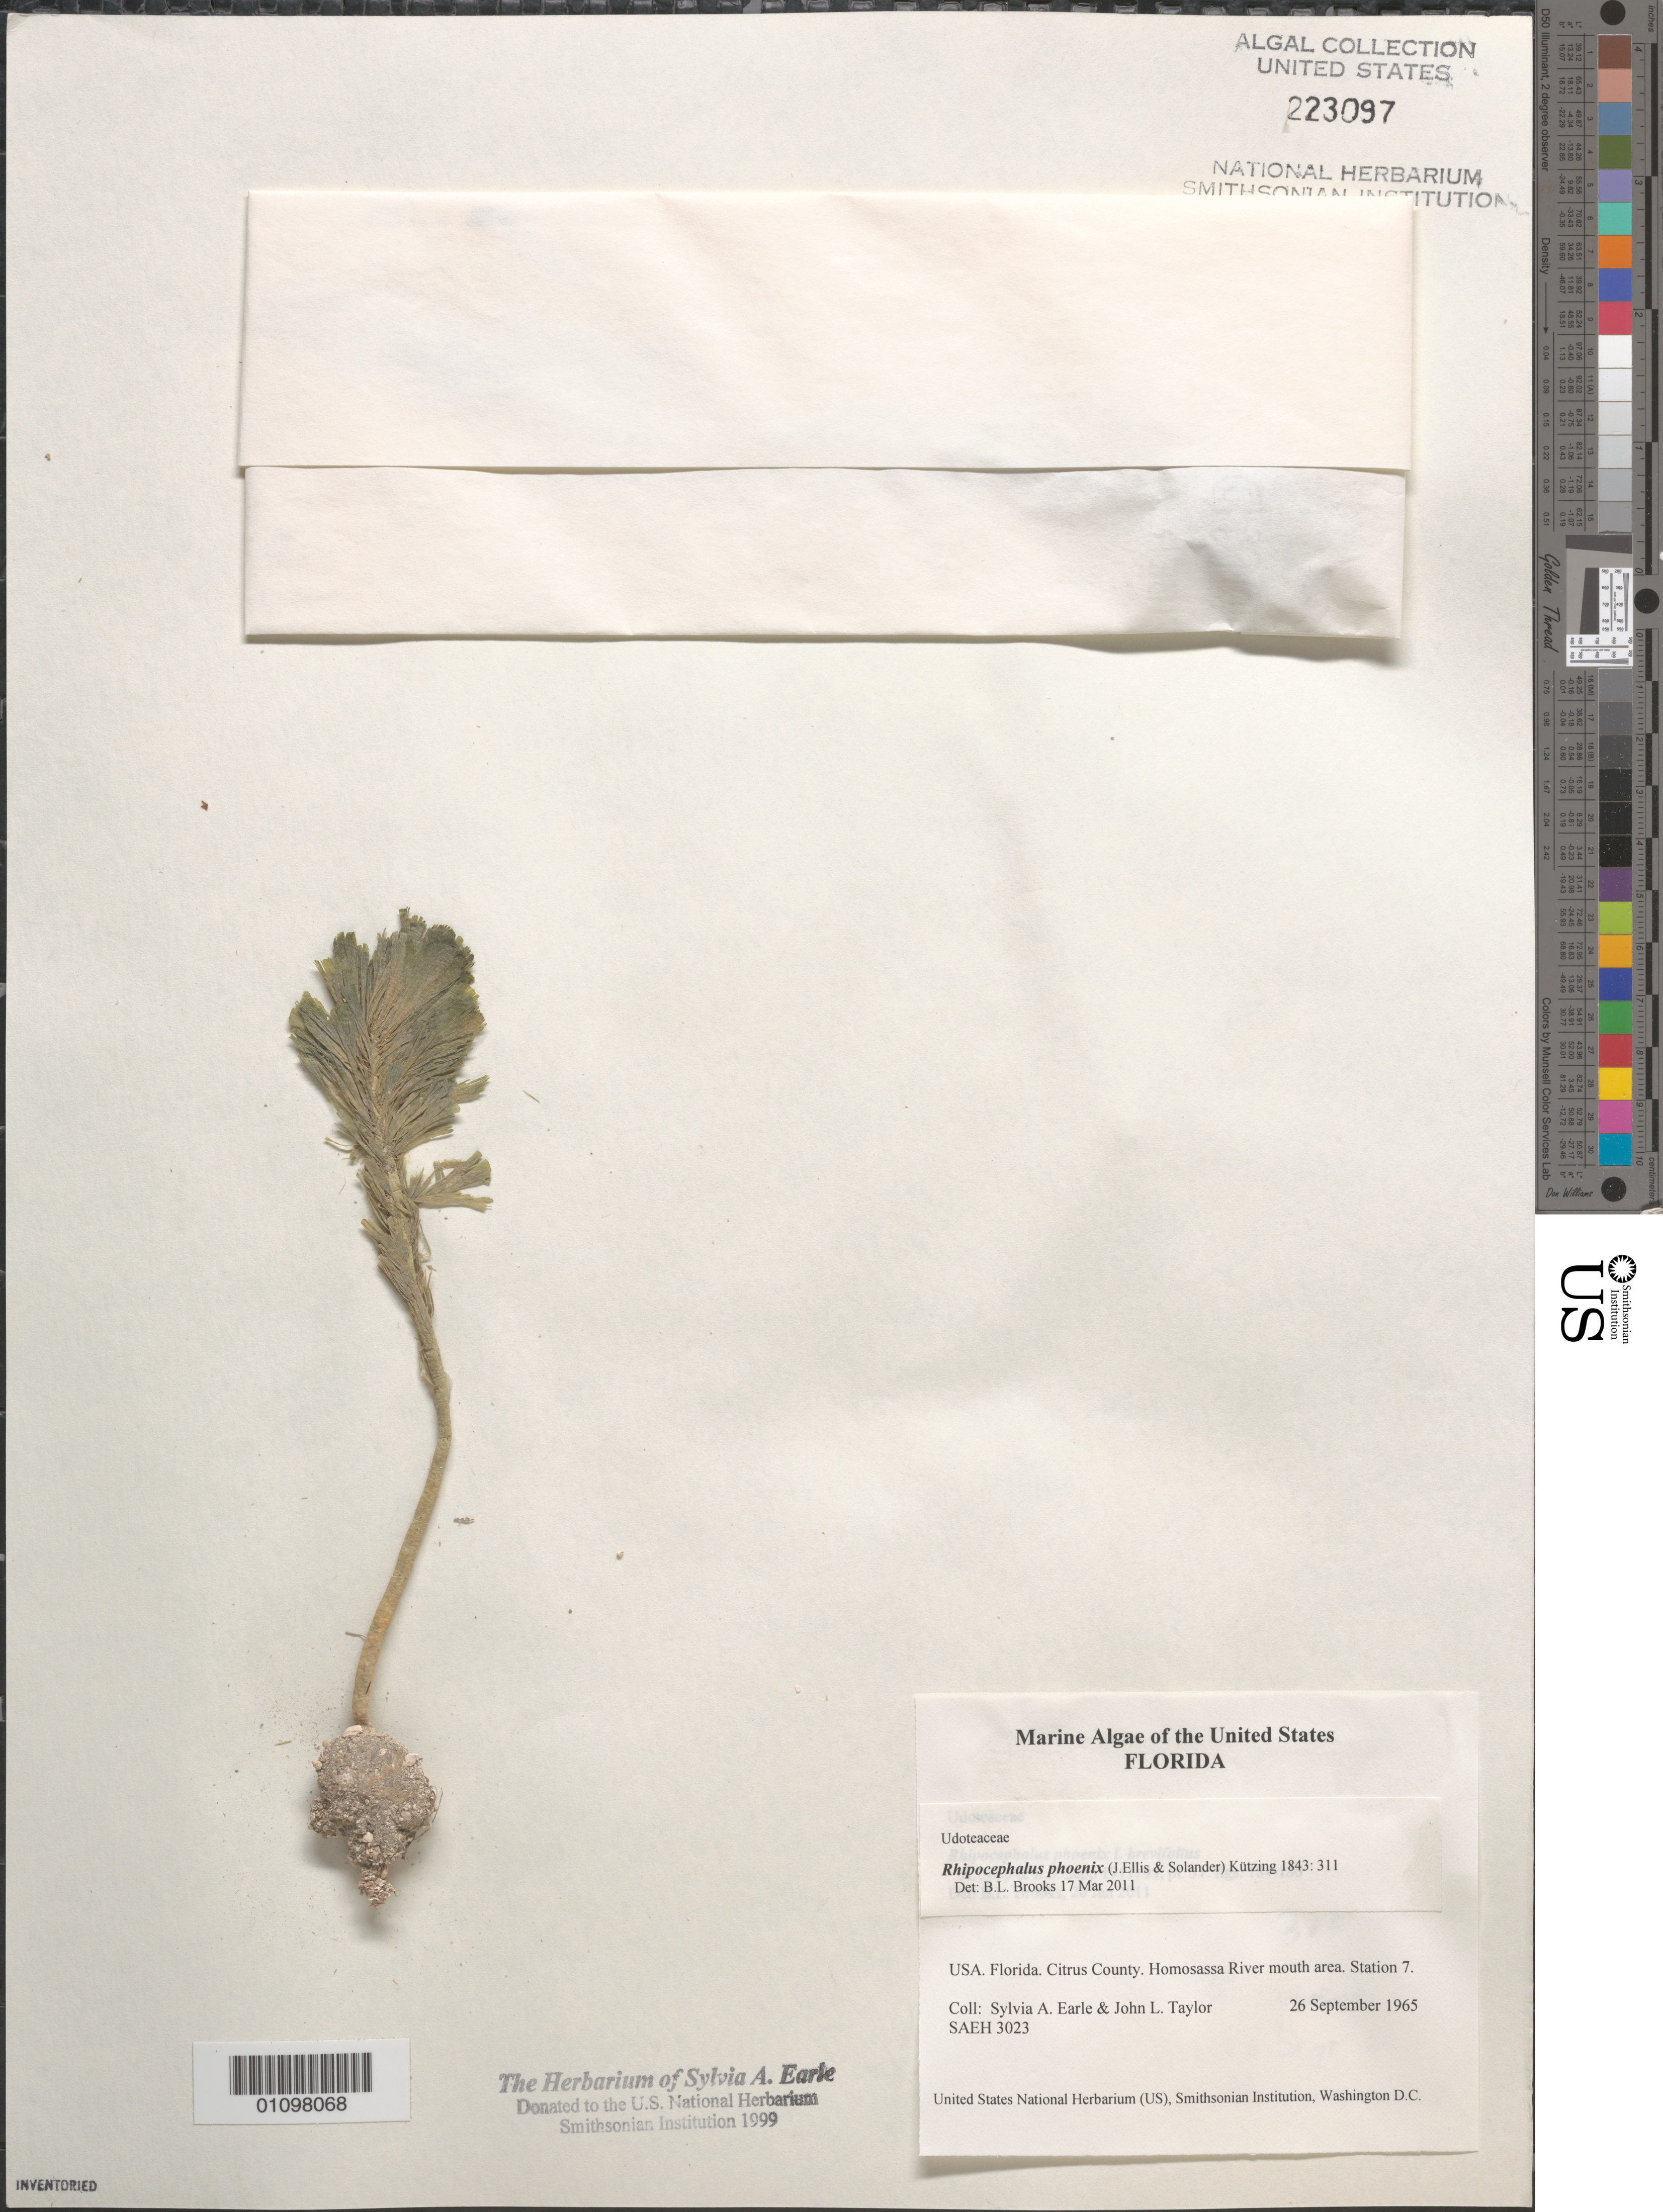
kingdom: Plantae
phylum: Chlorophyta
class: Ulvophyceae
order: Bryopsidales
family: Udoteaceae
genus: Rhipocephalus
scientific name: Rhipocephalus phoenix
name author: (J. Ellis & Sol.) Kütz.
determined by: Brooks, B. L., (BOT), Smithsonian Institution - National Museum of Natural History (UNITED STATES)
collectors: S. A. Earle & J. L. Taylor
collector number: SAEH 3023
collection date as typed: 26 Sep 1965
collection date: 1965-09-26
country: United States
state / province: Florida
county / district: Citrus County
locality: Station 7, Homosassa River mouth area, Gulf of Mexico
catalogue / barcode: US 223097